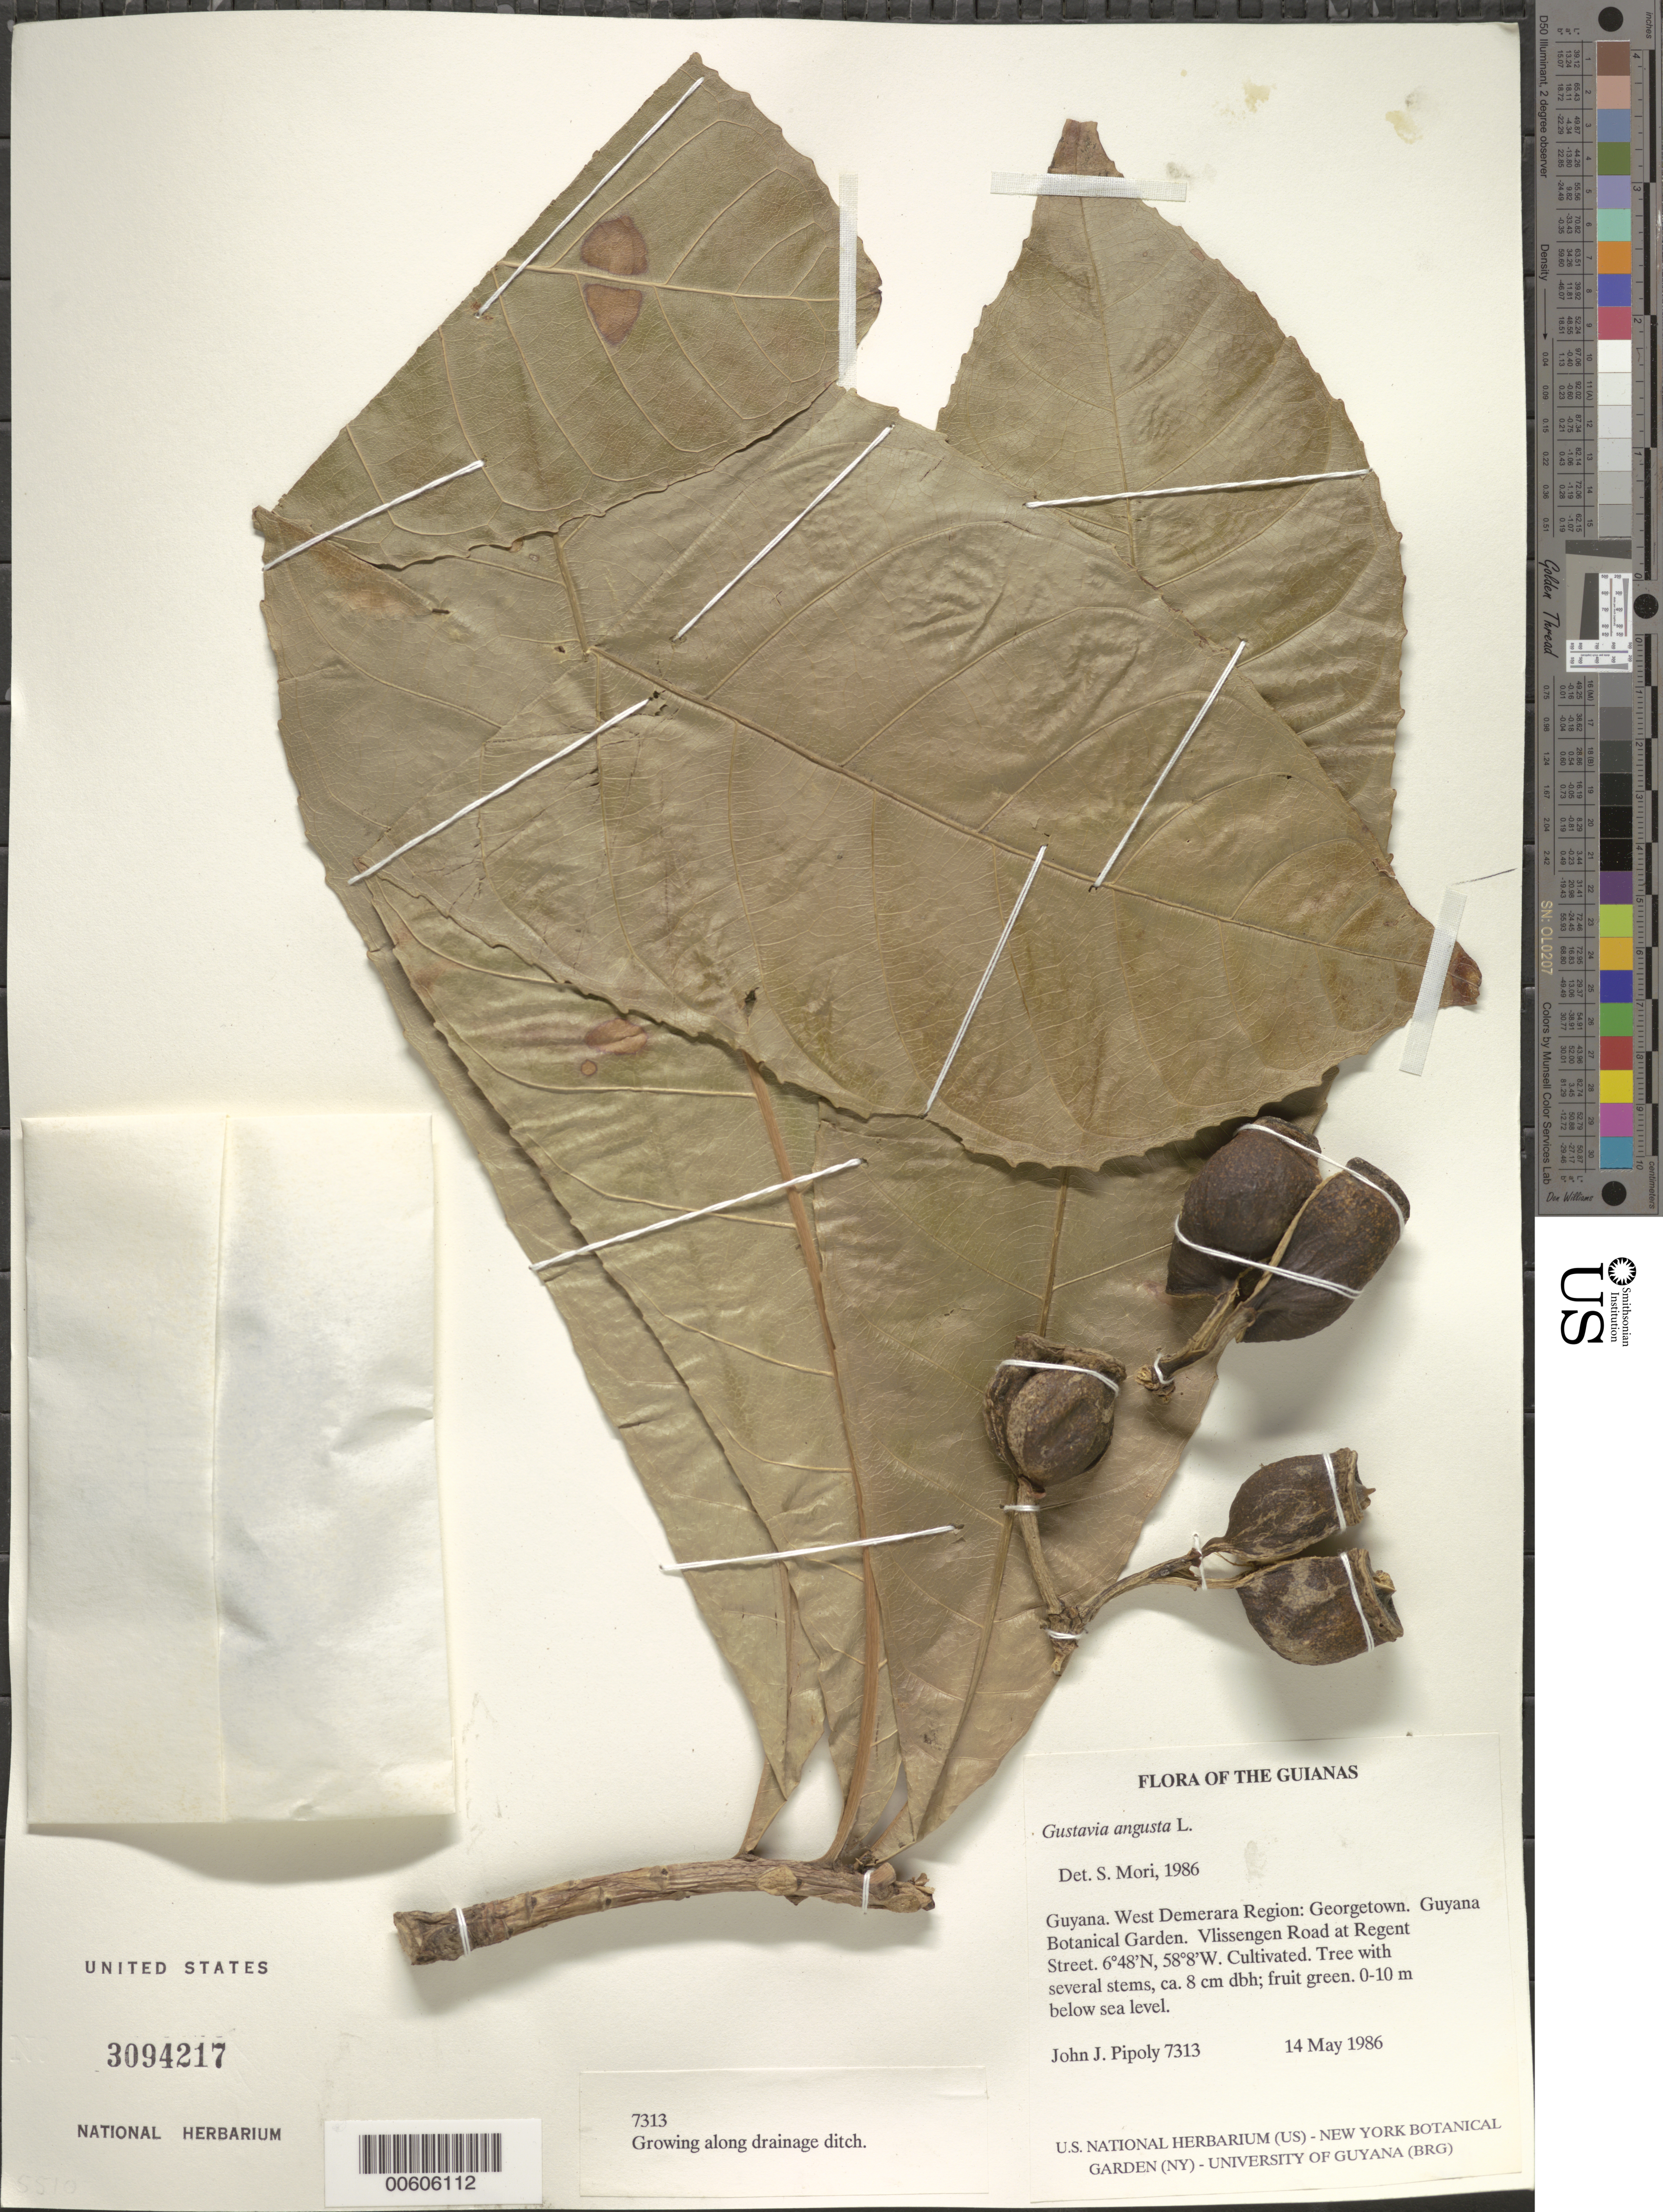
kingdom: Plantae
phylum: Tracheophyta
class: Magnoliopsida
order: Ericales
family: Lecythidaceae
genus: Gustavia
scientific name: Gustavia augusta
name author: L.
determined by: Mori, Scott A.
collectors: J. J. Pipoly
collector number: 7313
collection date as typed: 14 May 1986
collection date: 1986-05-14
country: Guyana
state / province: Demerara-Mahaica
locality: Georgetown. Guyana Botanical Garden. Vlissengen Road at Regent Street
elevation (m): -3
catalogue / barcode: US 3094217